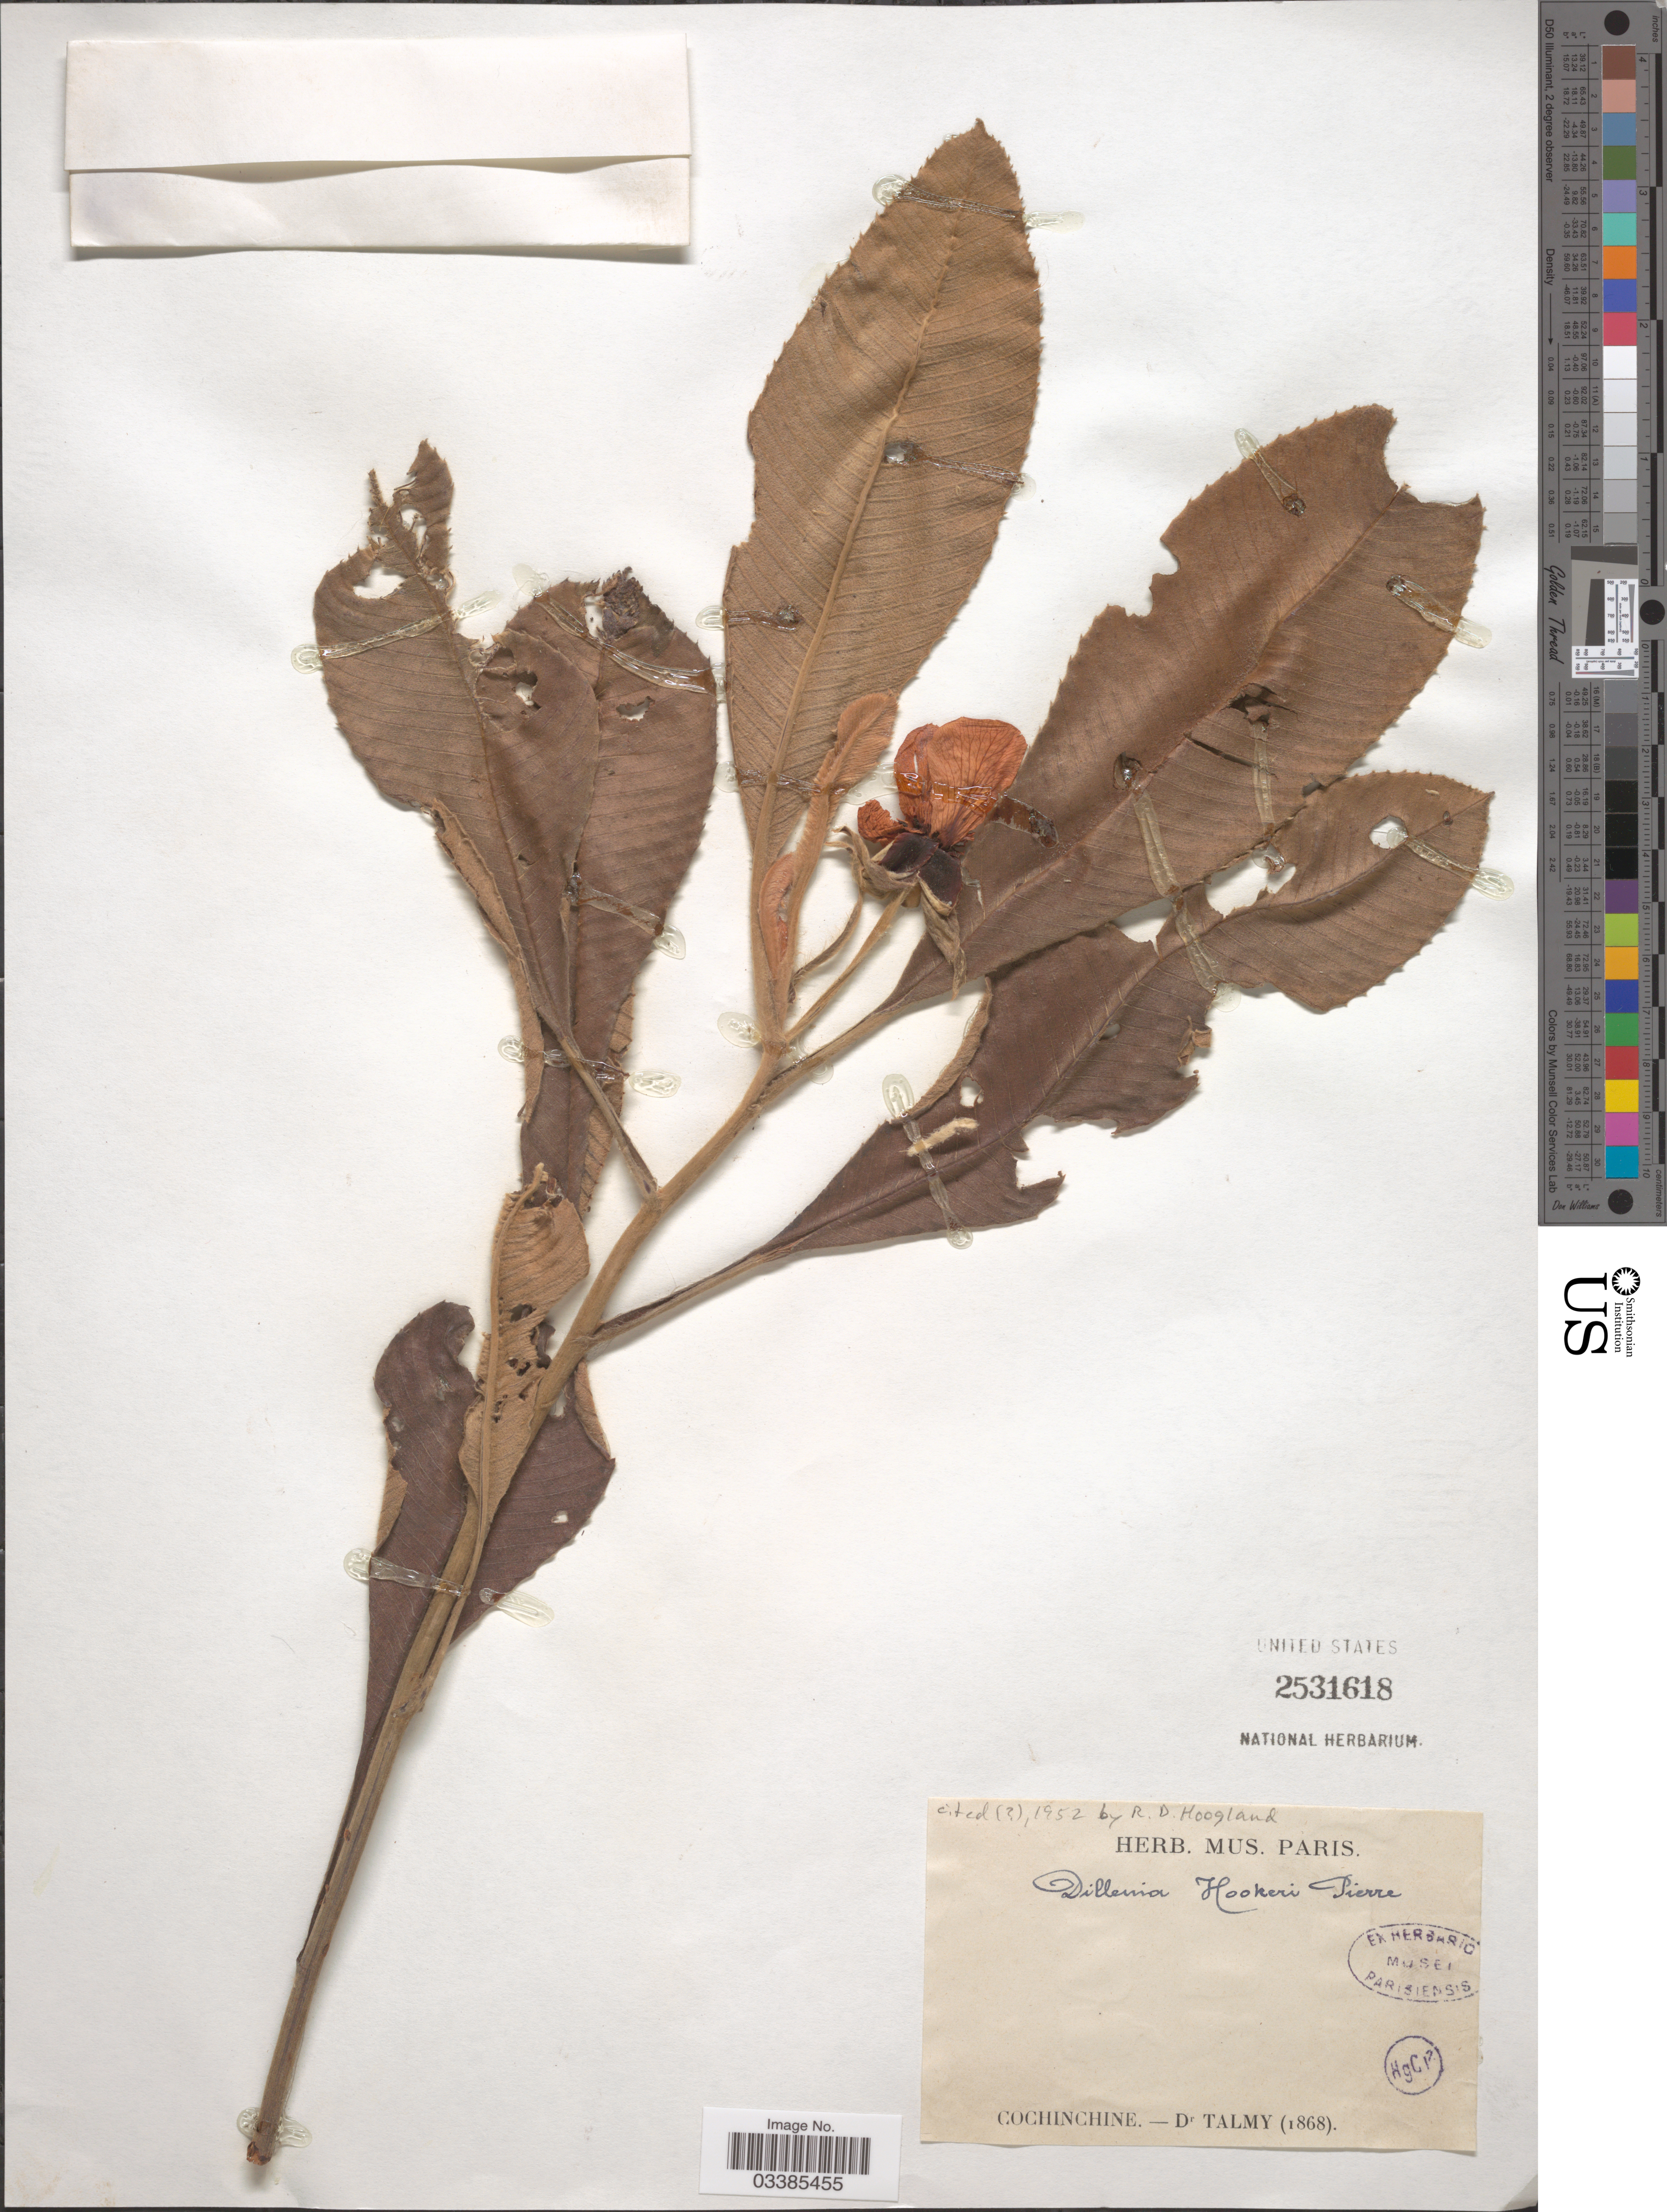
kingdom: Plantae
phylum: Tracheophyta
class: Magnoliopsida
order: Dilleniales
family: Dilleniaceae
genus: Dillenia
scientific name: Dillenia hookeri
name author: Pierre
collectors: -. Talmy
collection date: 1868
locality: Cochinchine.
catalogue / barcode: US 2531618